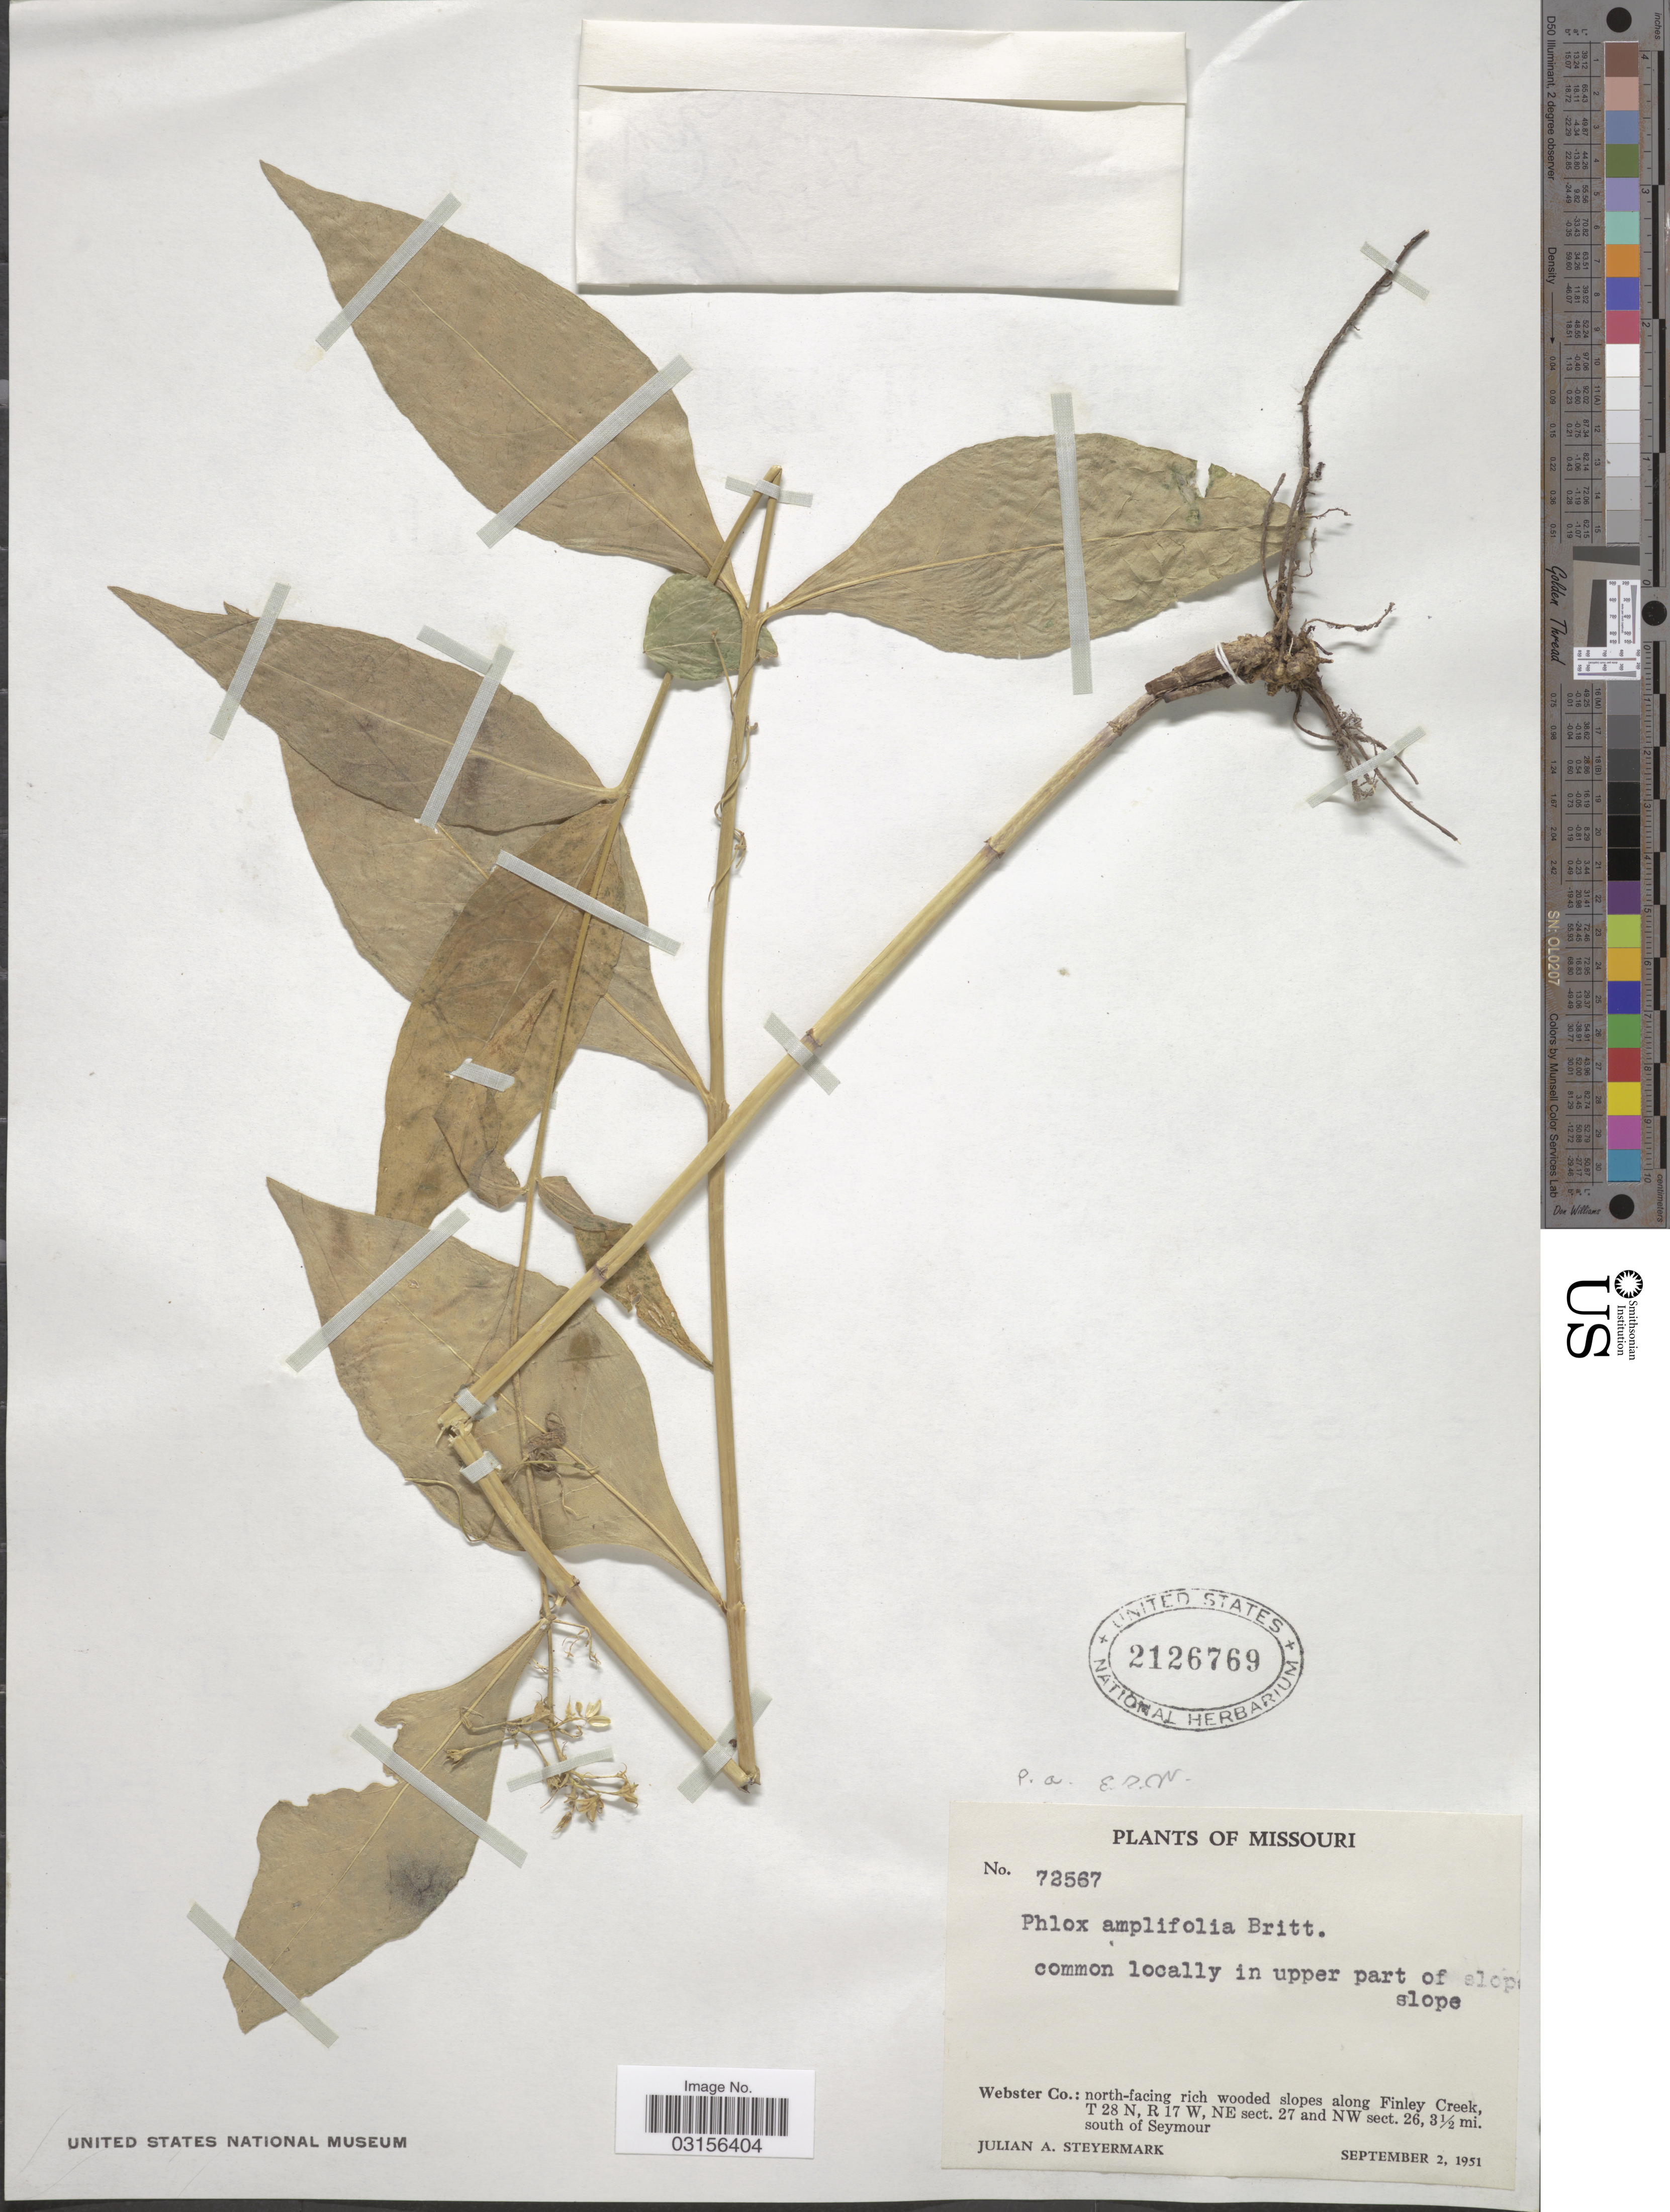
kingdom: Plantae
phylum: Tracheophyta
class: Magnoliopsida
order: Ericales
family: Polemoniaceae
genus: Phlox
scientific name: Phlox amplifolia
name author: Britton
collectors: J. Steyermark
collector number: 72567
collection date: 1951-09-02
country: United States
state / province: Missouri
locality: Webster Co.: north-facing rich wooded slopes along Finley Creek, T28N, R17W, NE sect. 27 and NW sect. 26, 3½ mi. south of Seymour.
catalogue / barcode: US 2126769